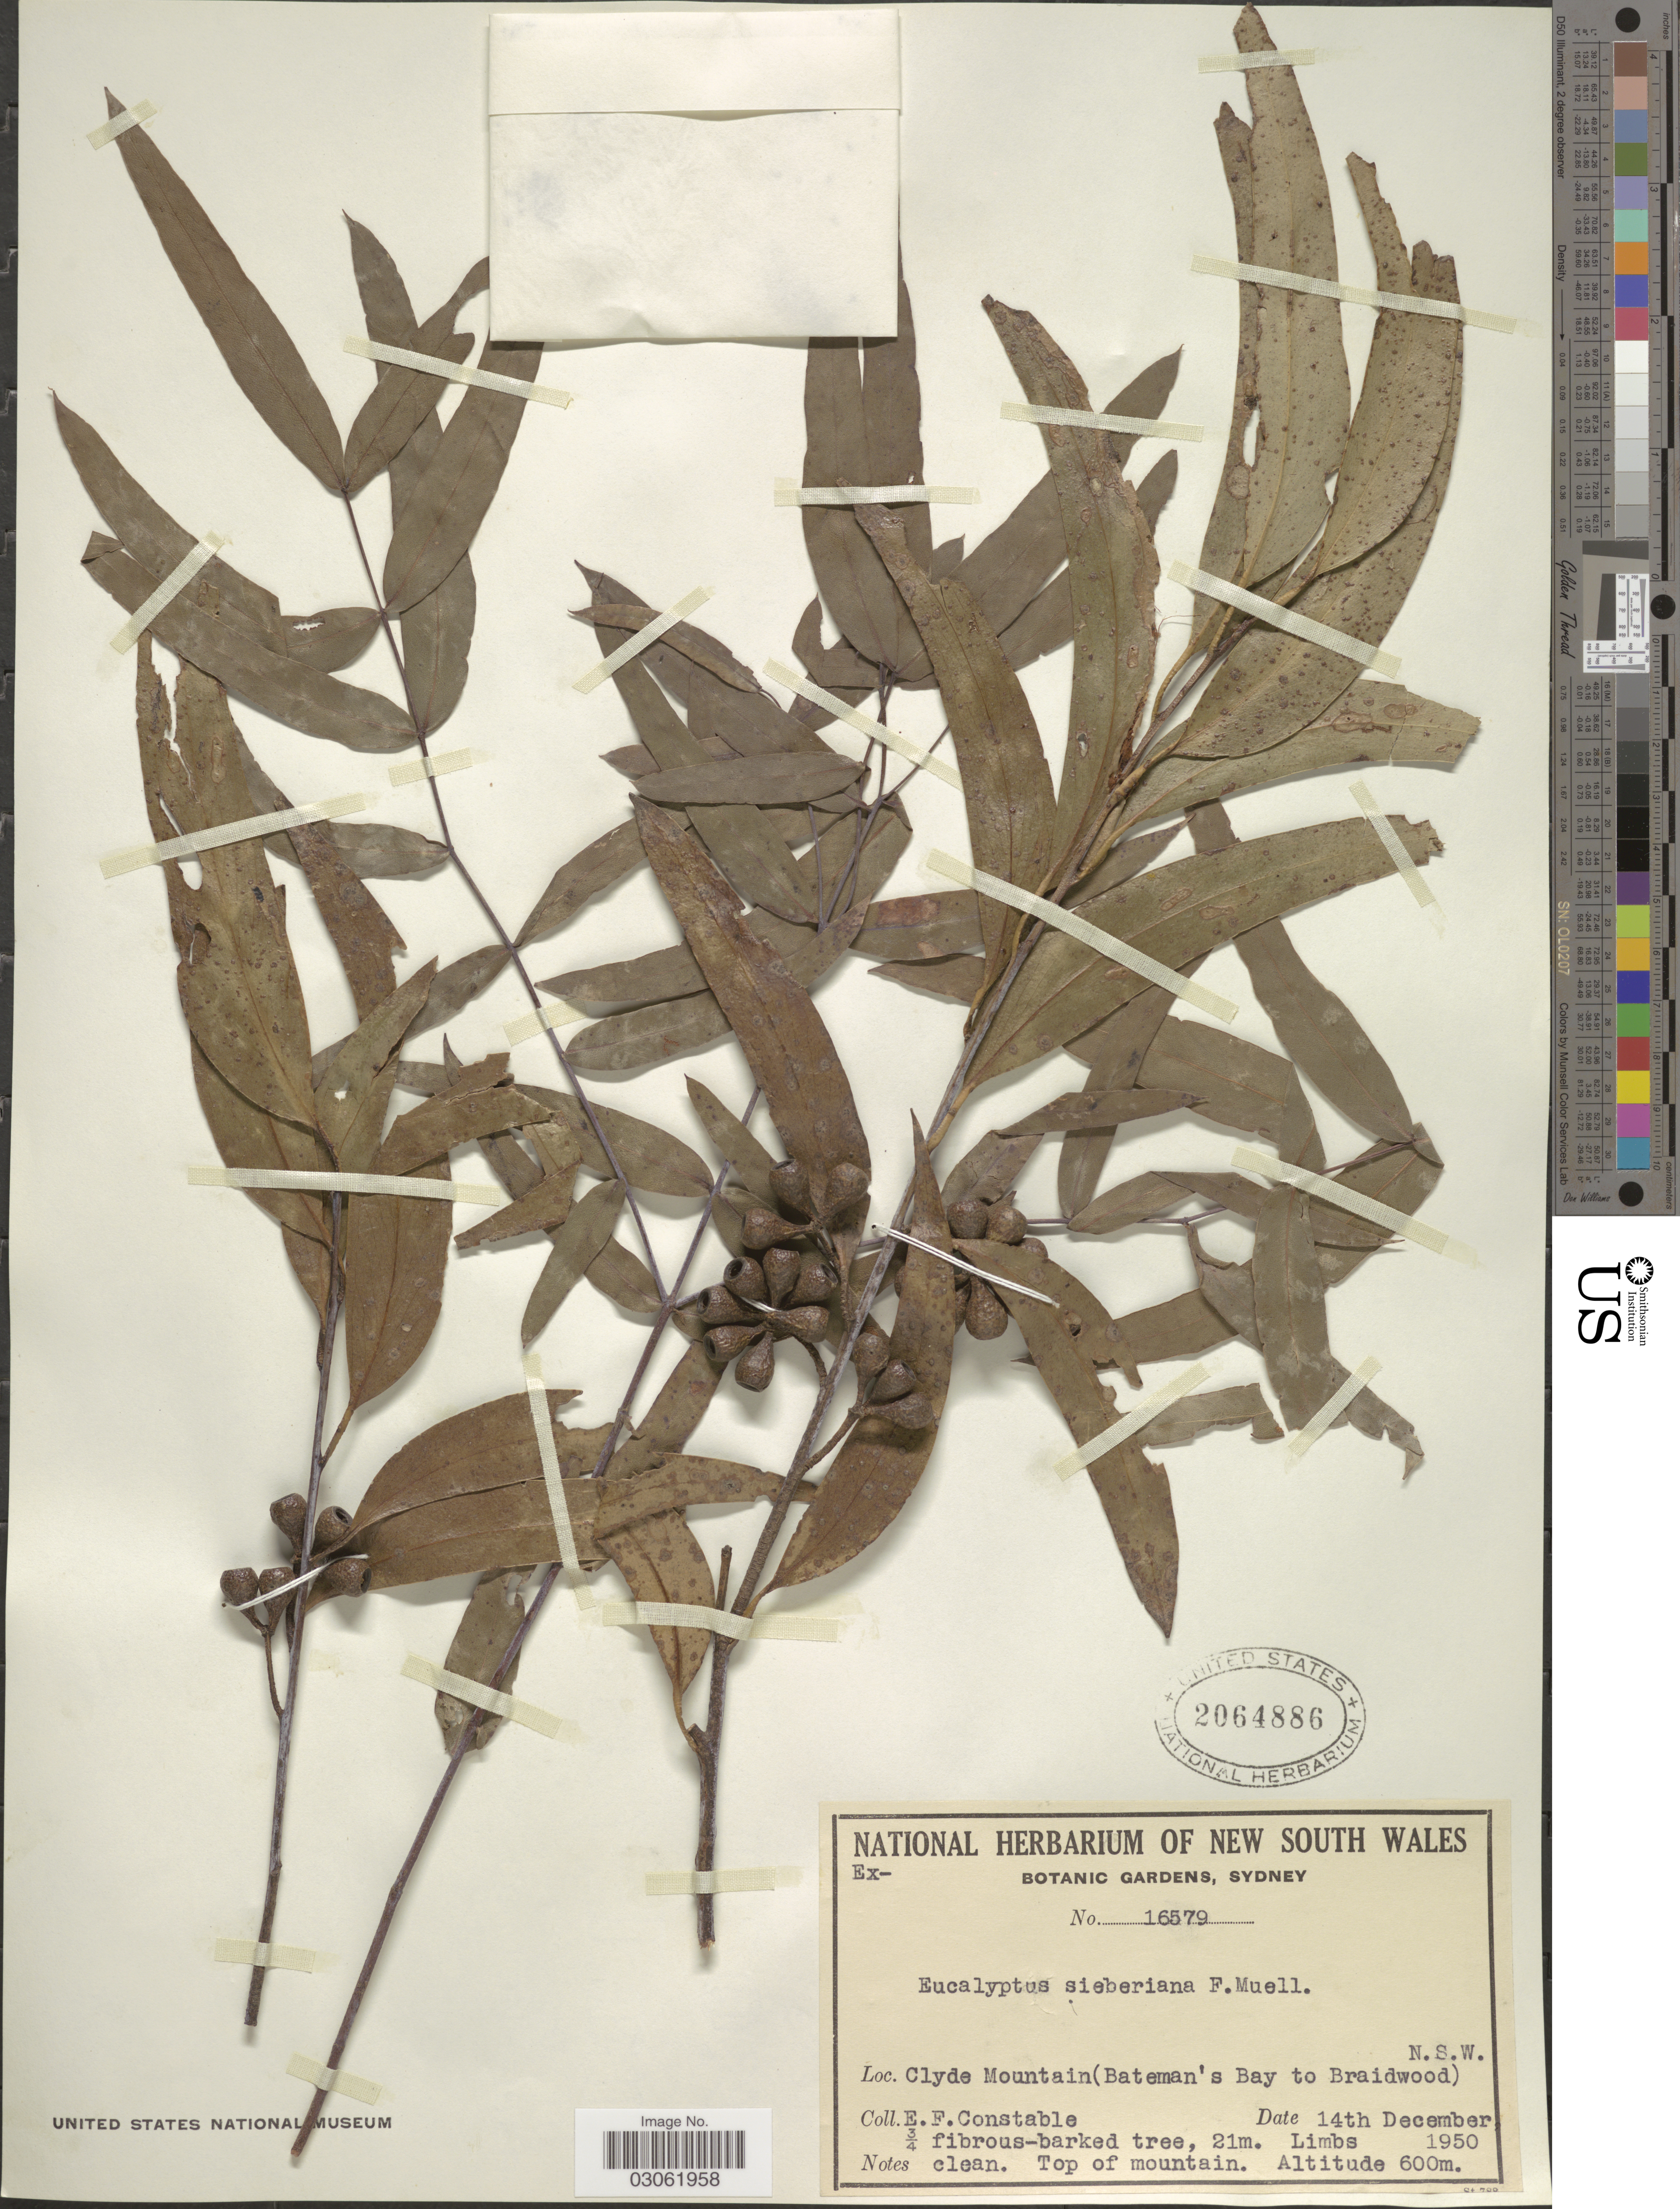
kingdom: Plantae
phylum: Tracheophyta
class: Magnoliopsida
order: Myrtales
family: Myrtaceae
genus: Eucalyptus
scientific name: Eucalyptus sieberiana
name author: F. Muell.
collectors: E. F. Constable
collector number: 16579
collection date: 1950-12-14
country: Australia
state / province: New South Wales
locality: Clyde Mountain (Bateman's Bay to Braidwood). Top of mountain.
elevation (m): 600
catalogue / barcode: US 2064886